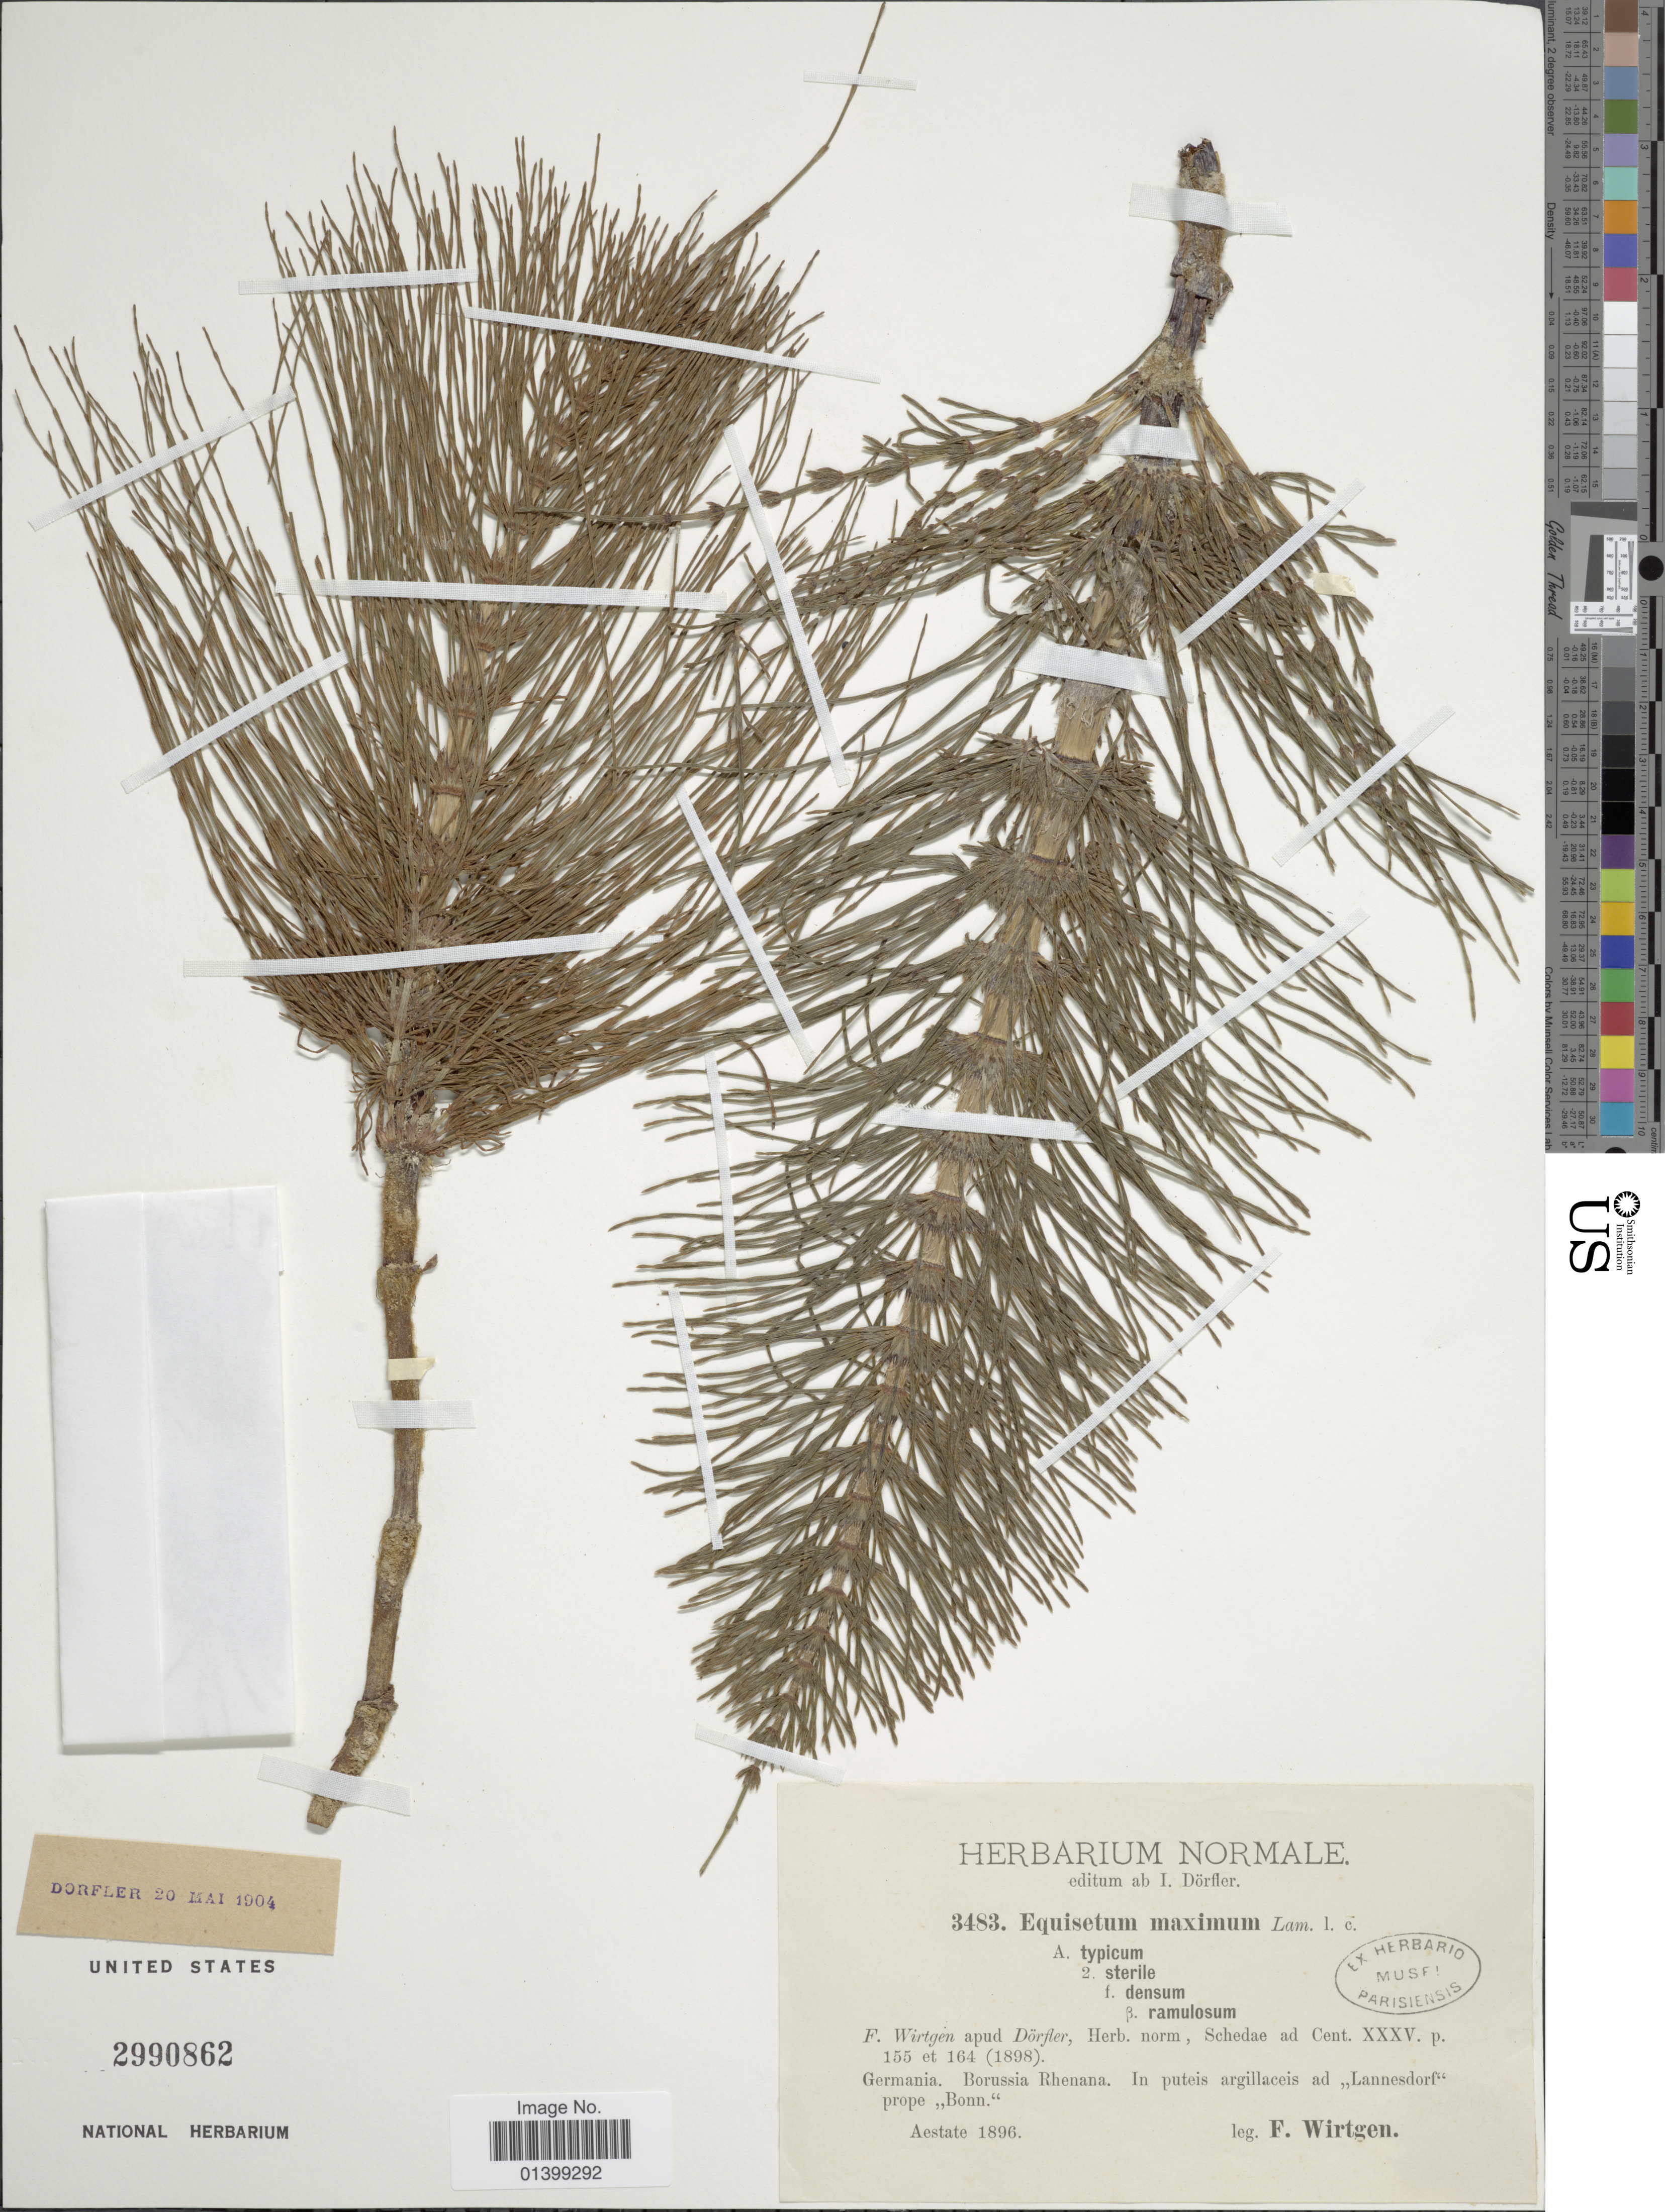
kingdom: Plantae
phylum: Tracheophyta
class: Polypodiopsida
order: Equisetales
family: Equisetaceae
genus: Equisetum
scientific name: Equisetum telmateia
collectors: F. Wirtgen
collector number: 3483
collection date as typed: Aestate 1896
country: Germany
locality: Germania. Borussia Rhenana. In puteis argillaceis ad ,,Lannesdorf" prope ,,Bonn"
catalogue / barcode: US 2990862